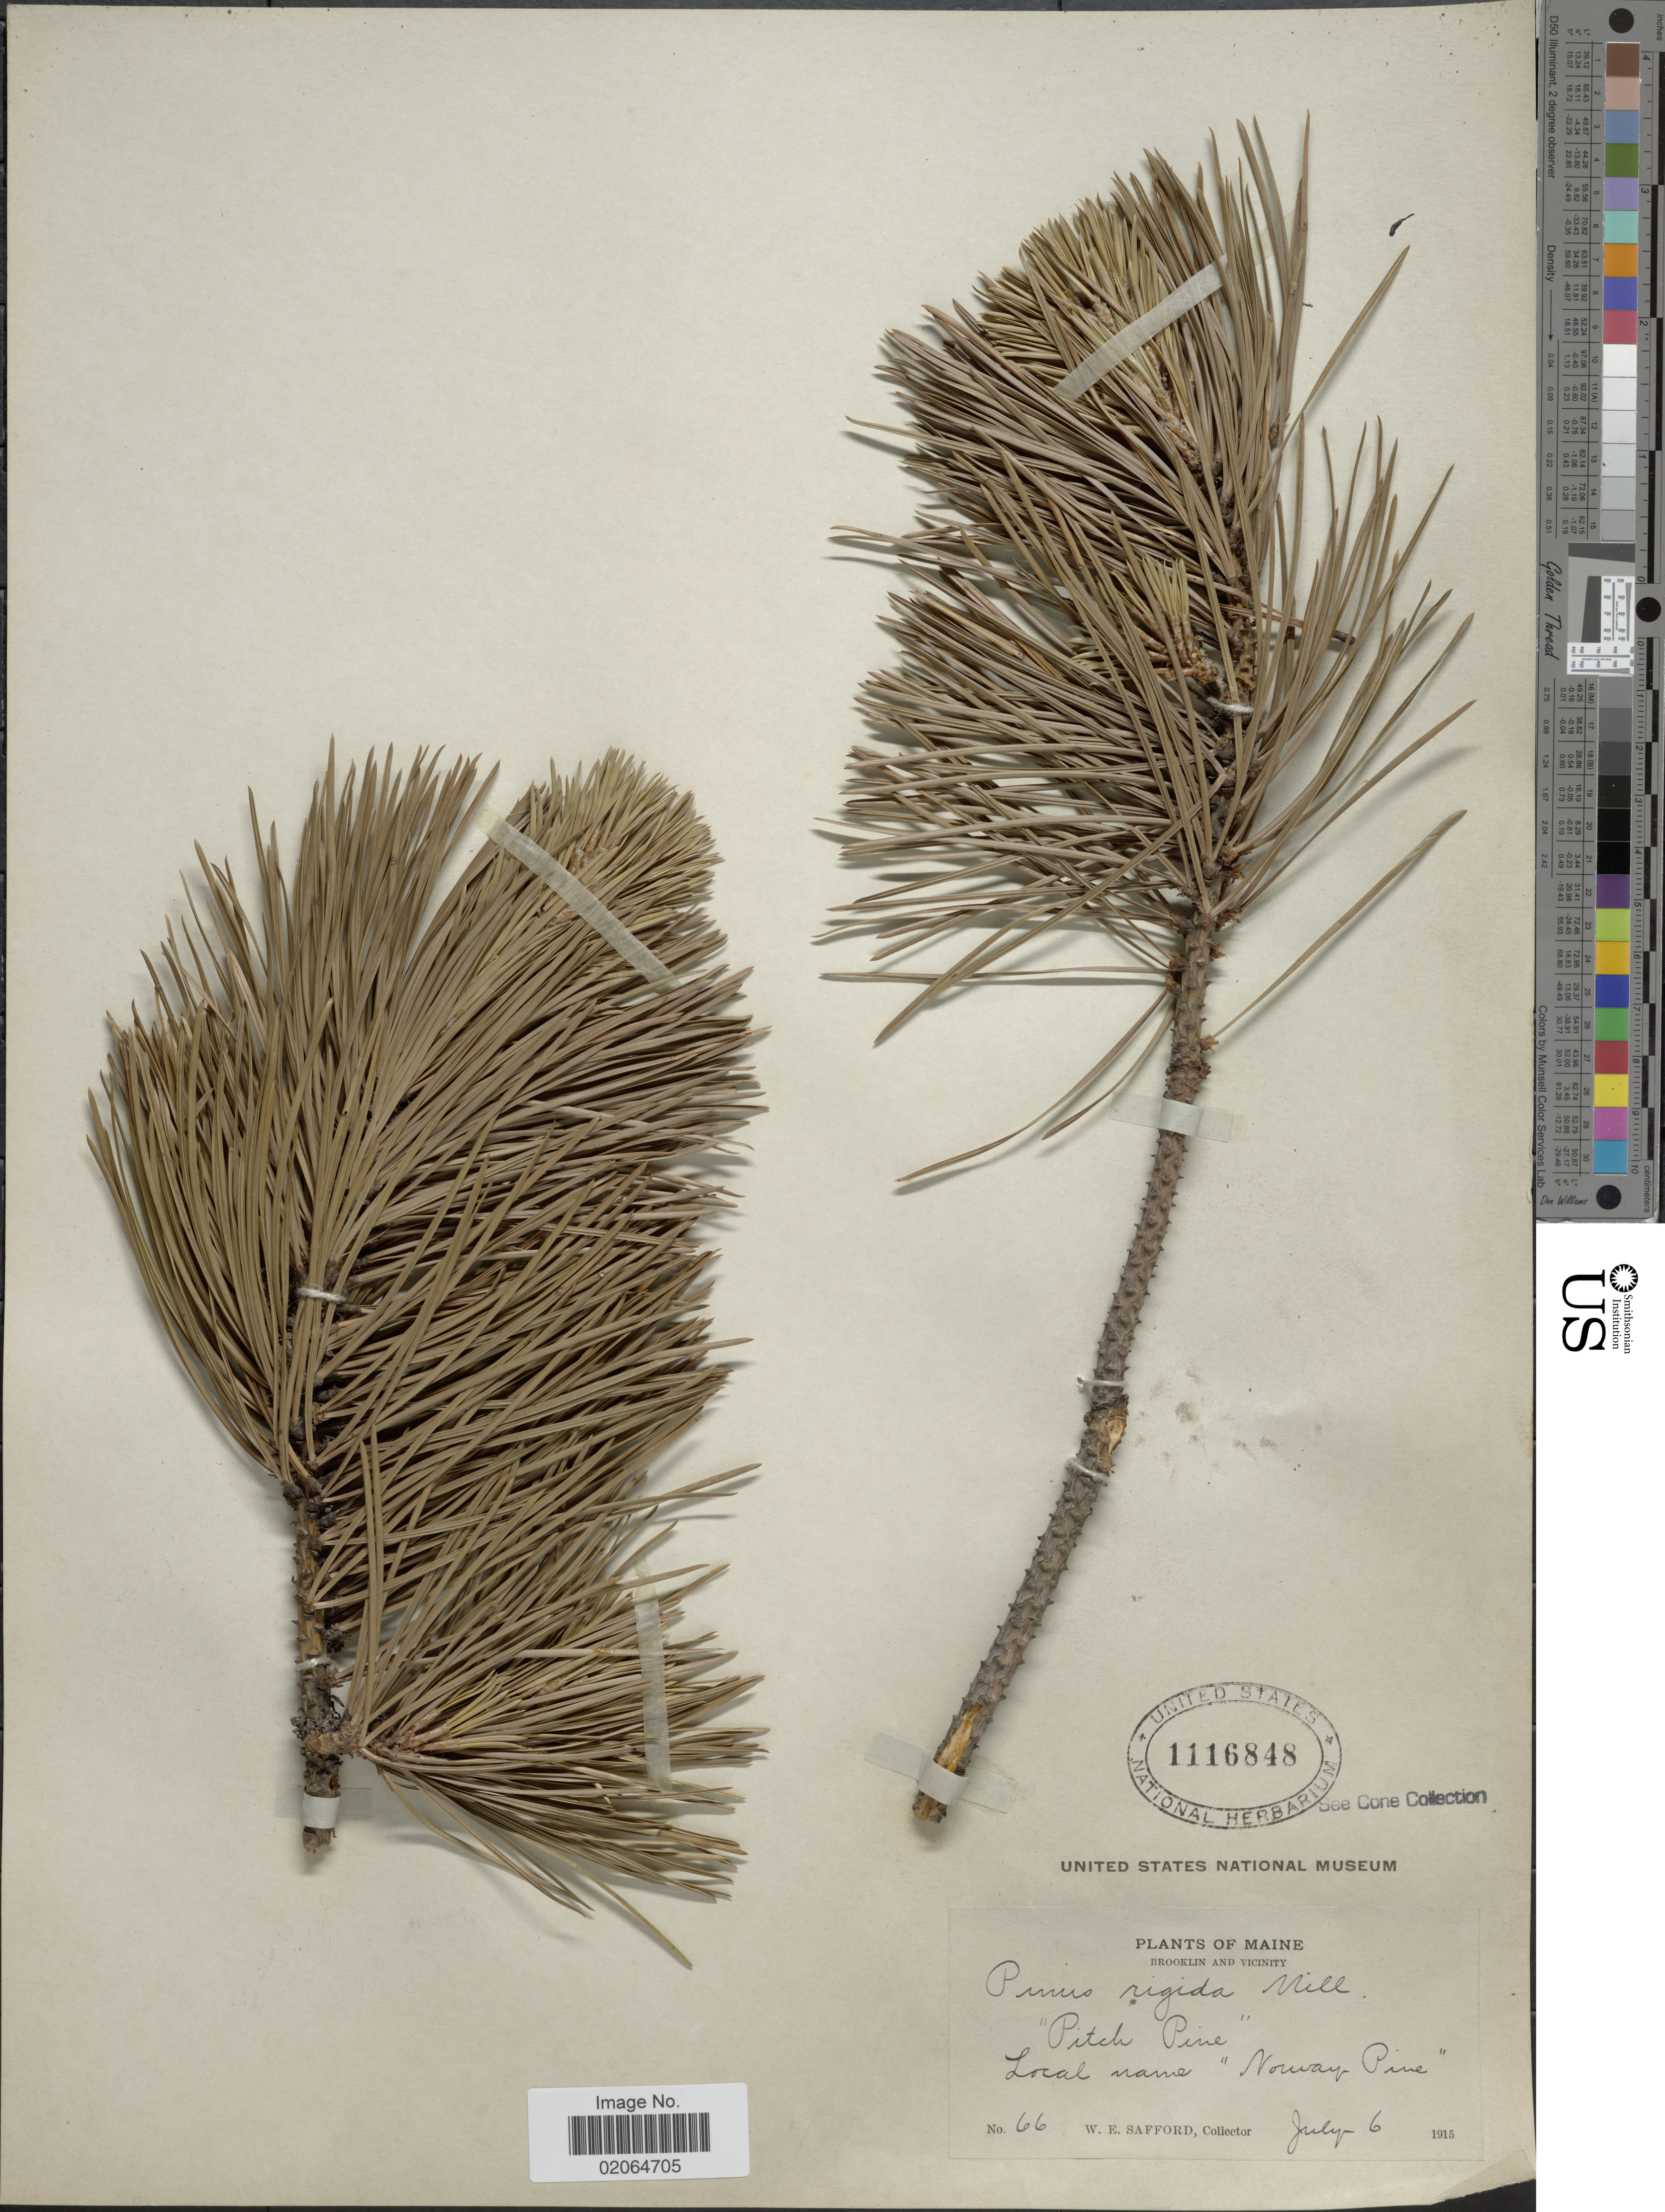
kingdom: Plantae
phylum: Tracheophyta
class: Pinopsida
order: Pinales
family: Pinaceae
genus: Pinus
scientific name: Pinus rigida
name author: Mill.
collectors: W. E. Safford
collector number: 66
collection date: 1915-07-06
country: United States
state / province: Maine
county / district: Hancock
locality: Brooklin and vicinity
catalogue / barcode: US 1116848